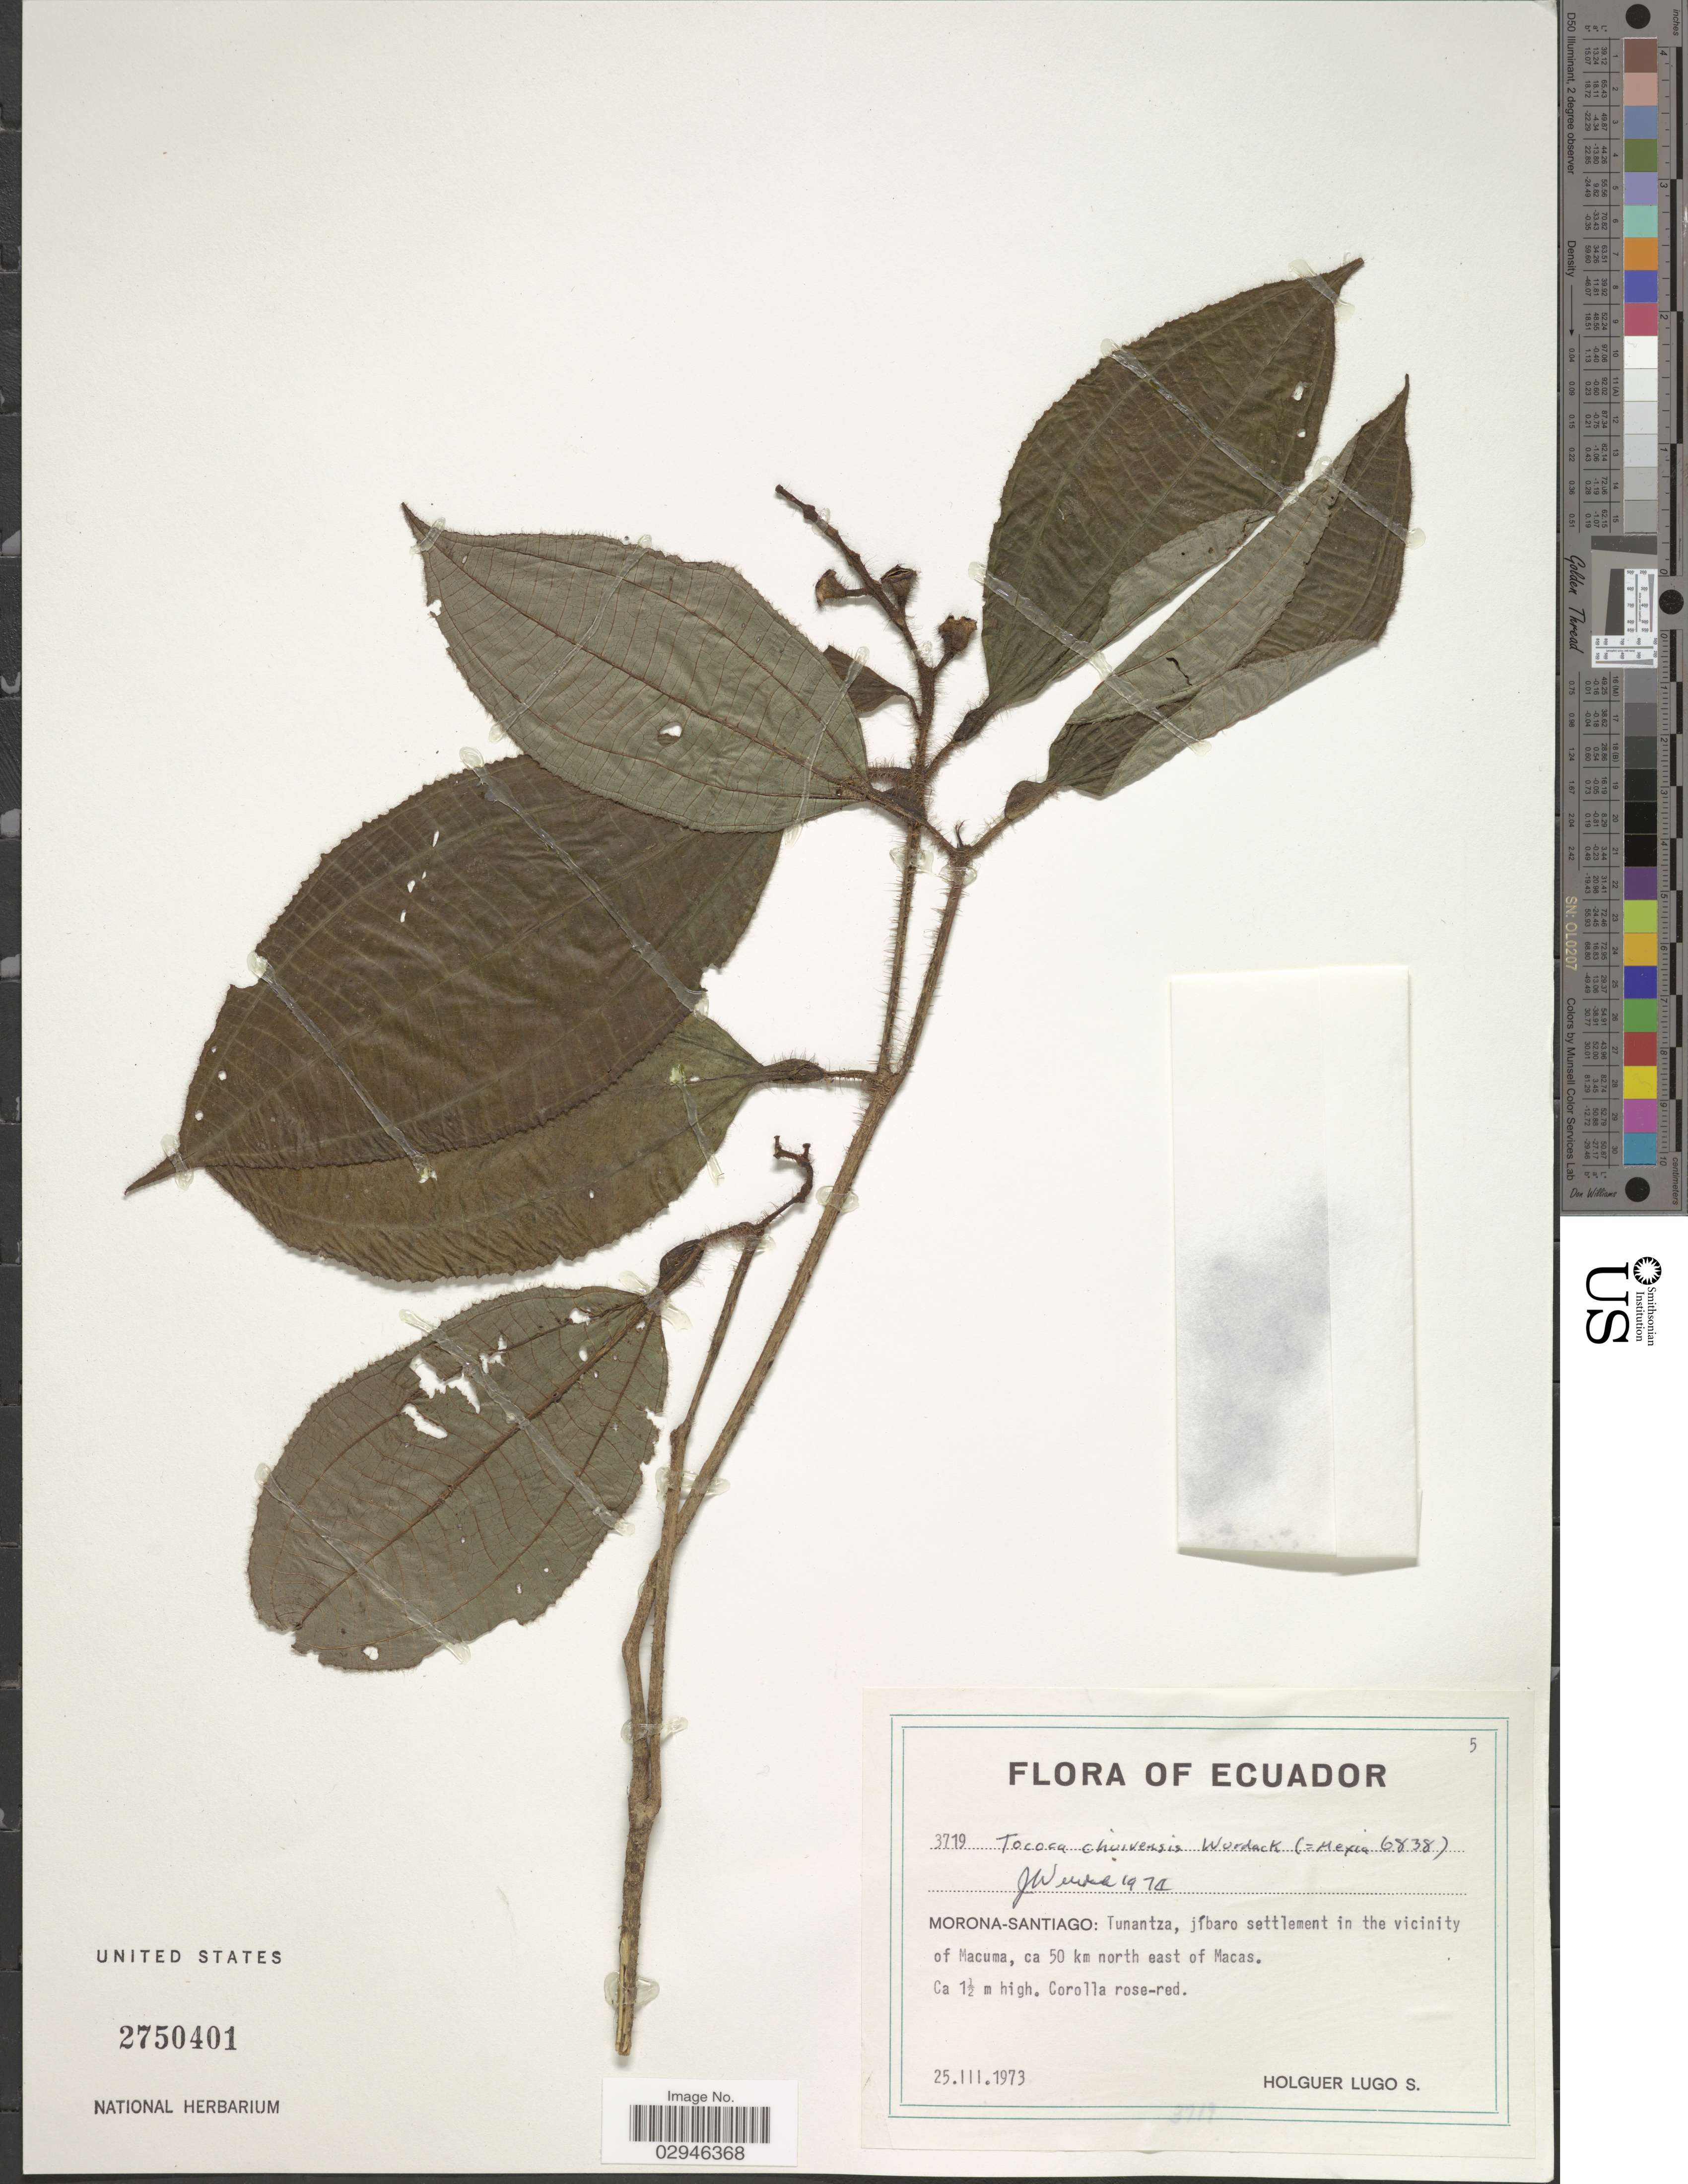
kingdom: Plantae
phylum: Tracheophyta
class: Magnoliopsida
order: Myrtales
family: Melastomataceae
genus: Tococa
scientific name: Tococa chuivensis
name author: Wurdack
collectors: H. Lugo S.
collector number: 3719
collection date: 1973-03-25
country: Ecuador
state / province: Morona-Santiago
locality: Tunantza, jíbaro settlement in the vicinity of Macuma, ca 50 km north east of Macas.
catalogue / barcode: US 2750401